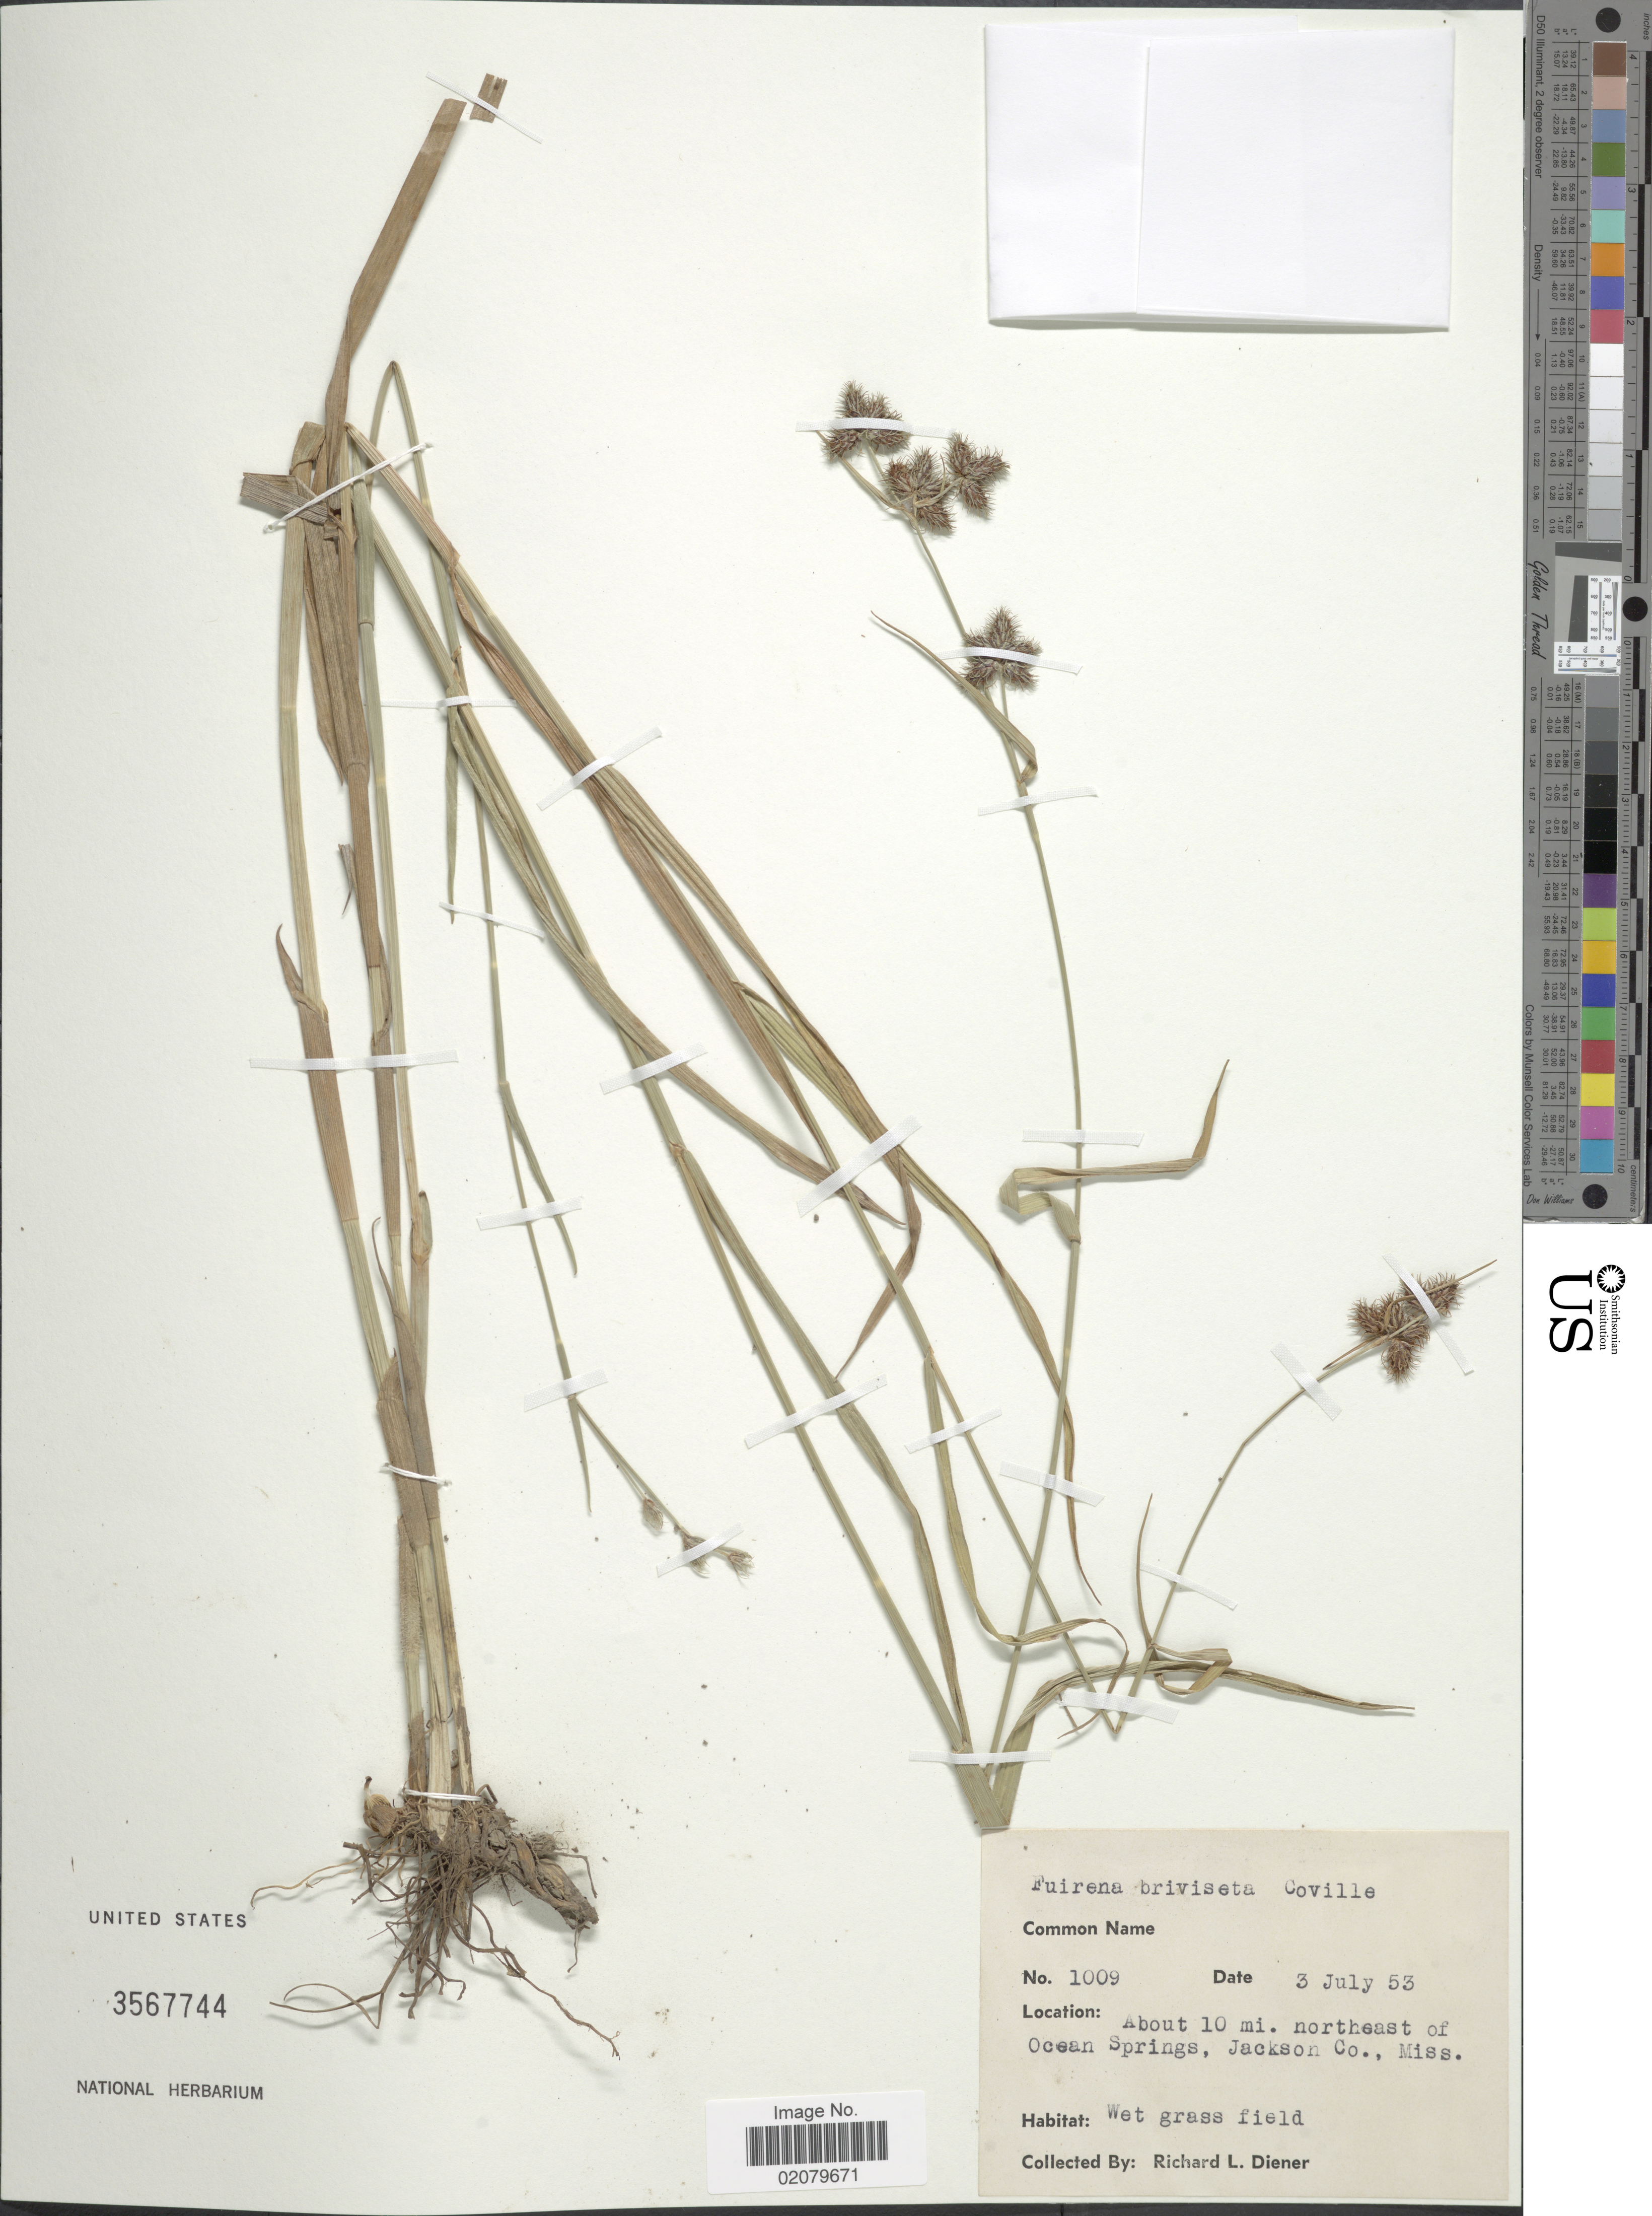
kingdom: Plantae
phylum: Tracheophyta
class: Liliopsida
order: Poales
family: Cyperaceae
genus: Fuirena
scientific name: Fuirena breviseta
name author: (Coville) Coville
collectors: R. Diener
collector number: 1009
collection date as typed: Transcribed d/m/y: 3/7/53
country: United States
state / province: Mississippi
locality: About 10 mi. northeast of Ocean Springs, Jackson Co.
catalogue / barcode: US 3567744